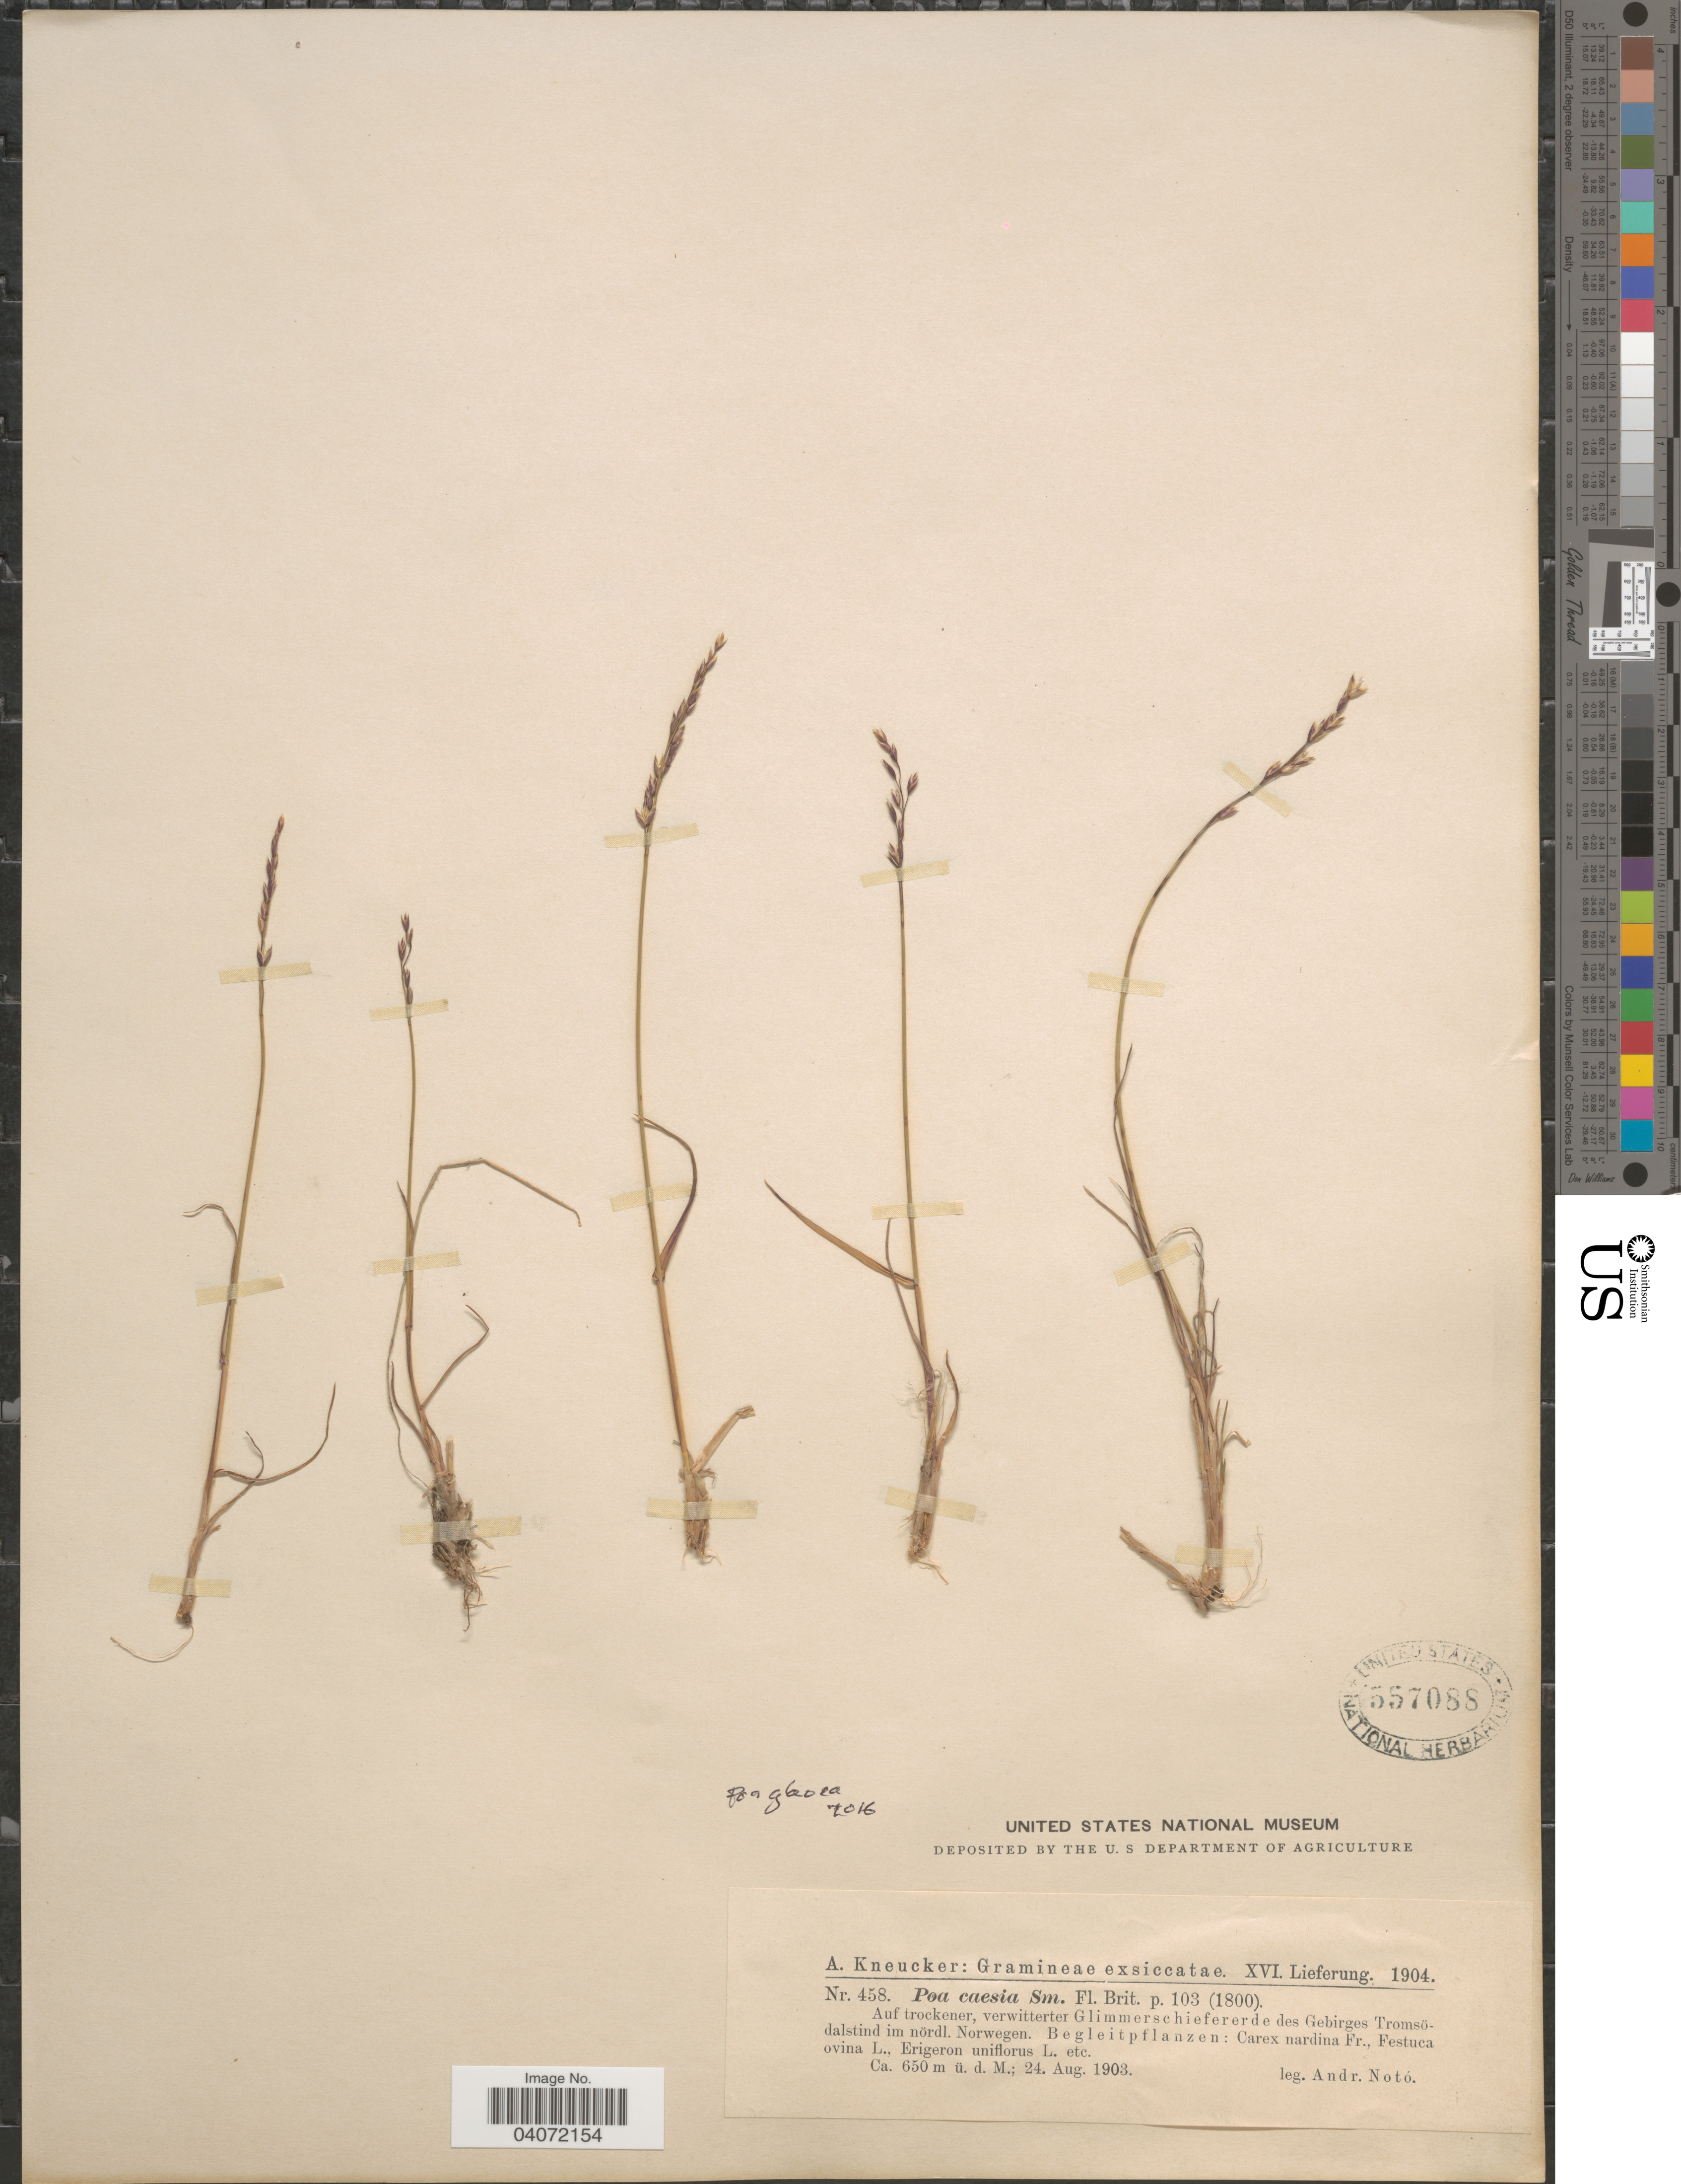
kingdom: Plantae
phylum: Tracheophyta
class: Liliopsida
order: Poales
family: Poaceae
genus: Poa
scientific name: Poa glauca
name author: Vahl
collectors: A. Noto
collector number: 458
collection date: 1903-08-24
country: Norway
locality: Auf trockner, verwitterter Glimmerschiefererde des Gebirges Tromsödalstind im nördl. Norwegen.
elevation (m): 650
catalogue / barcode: US 557088